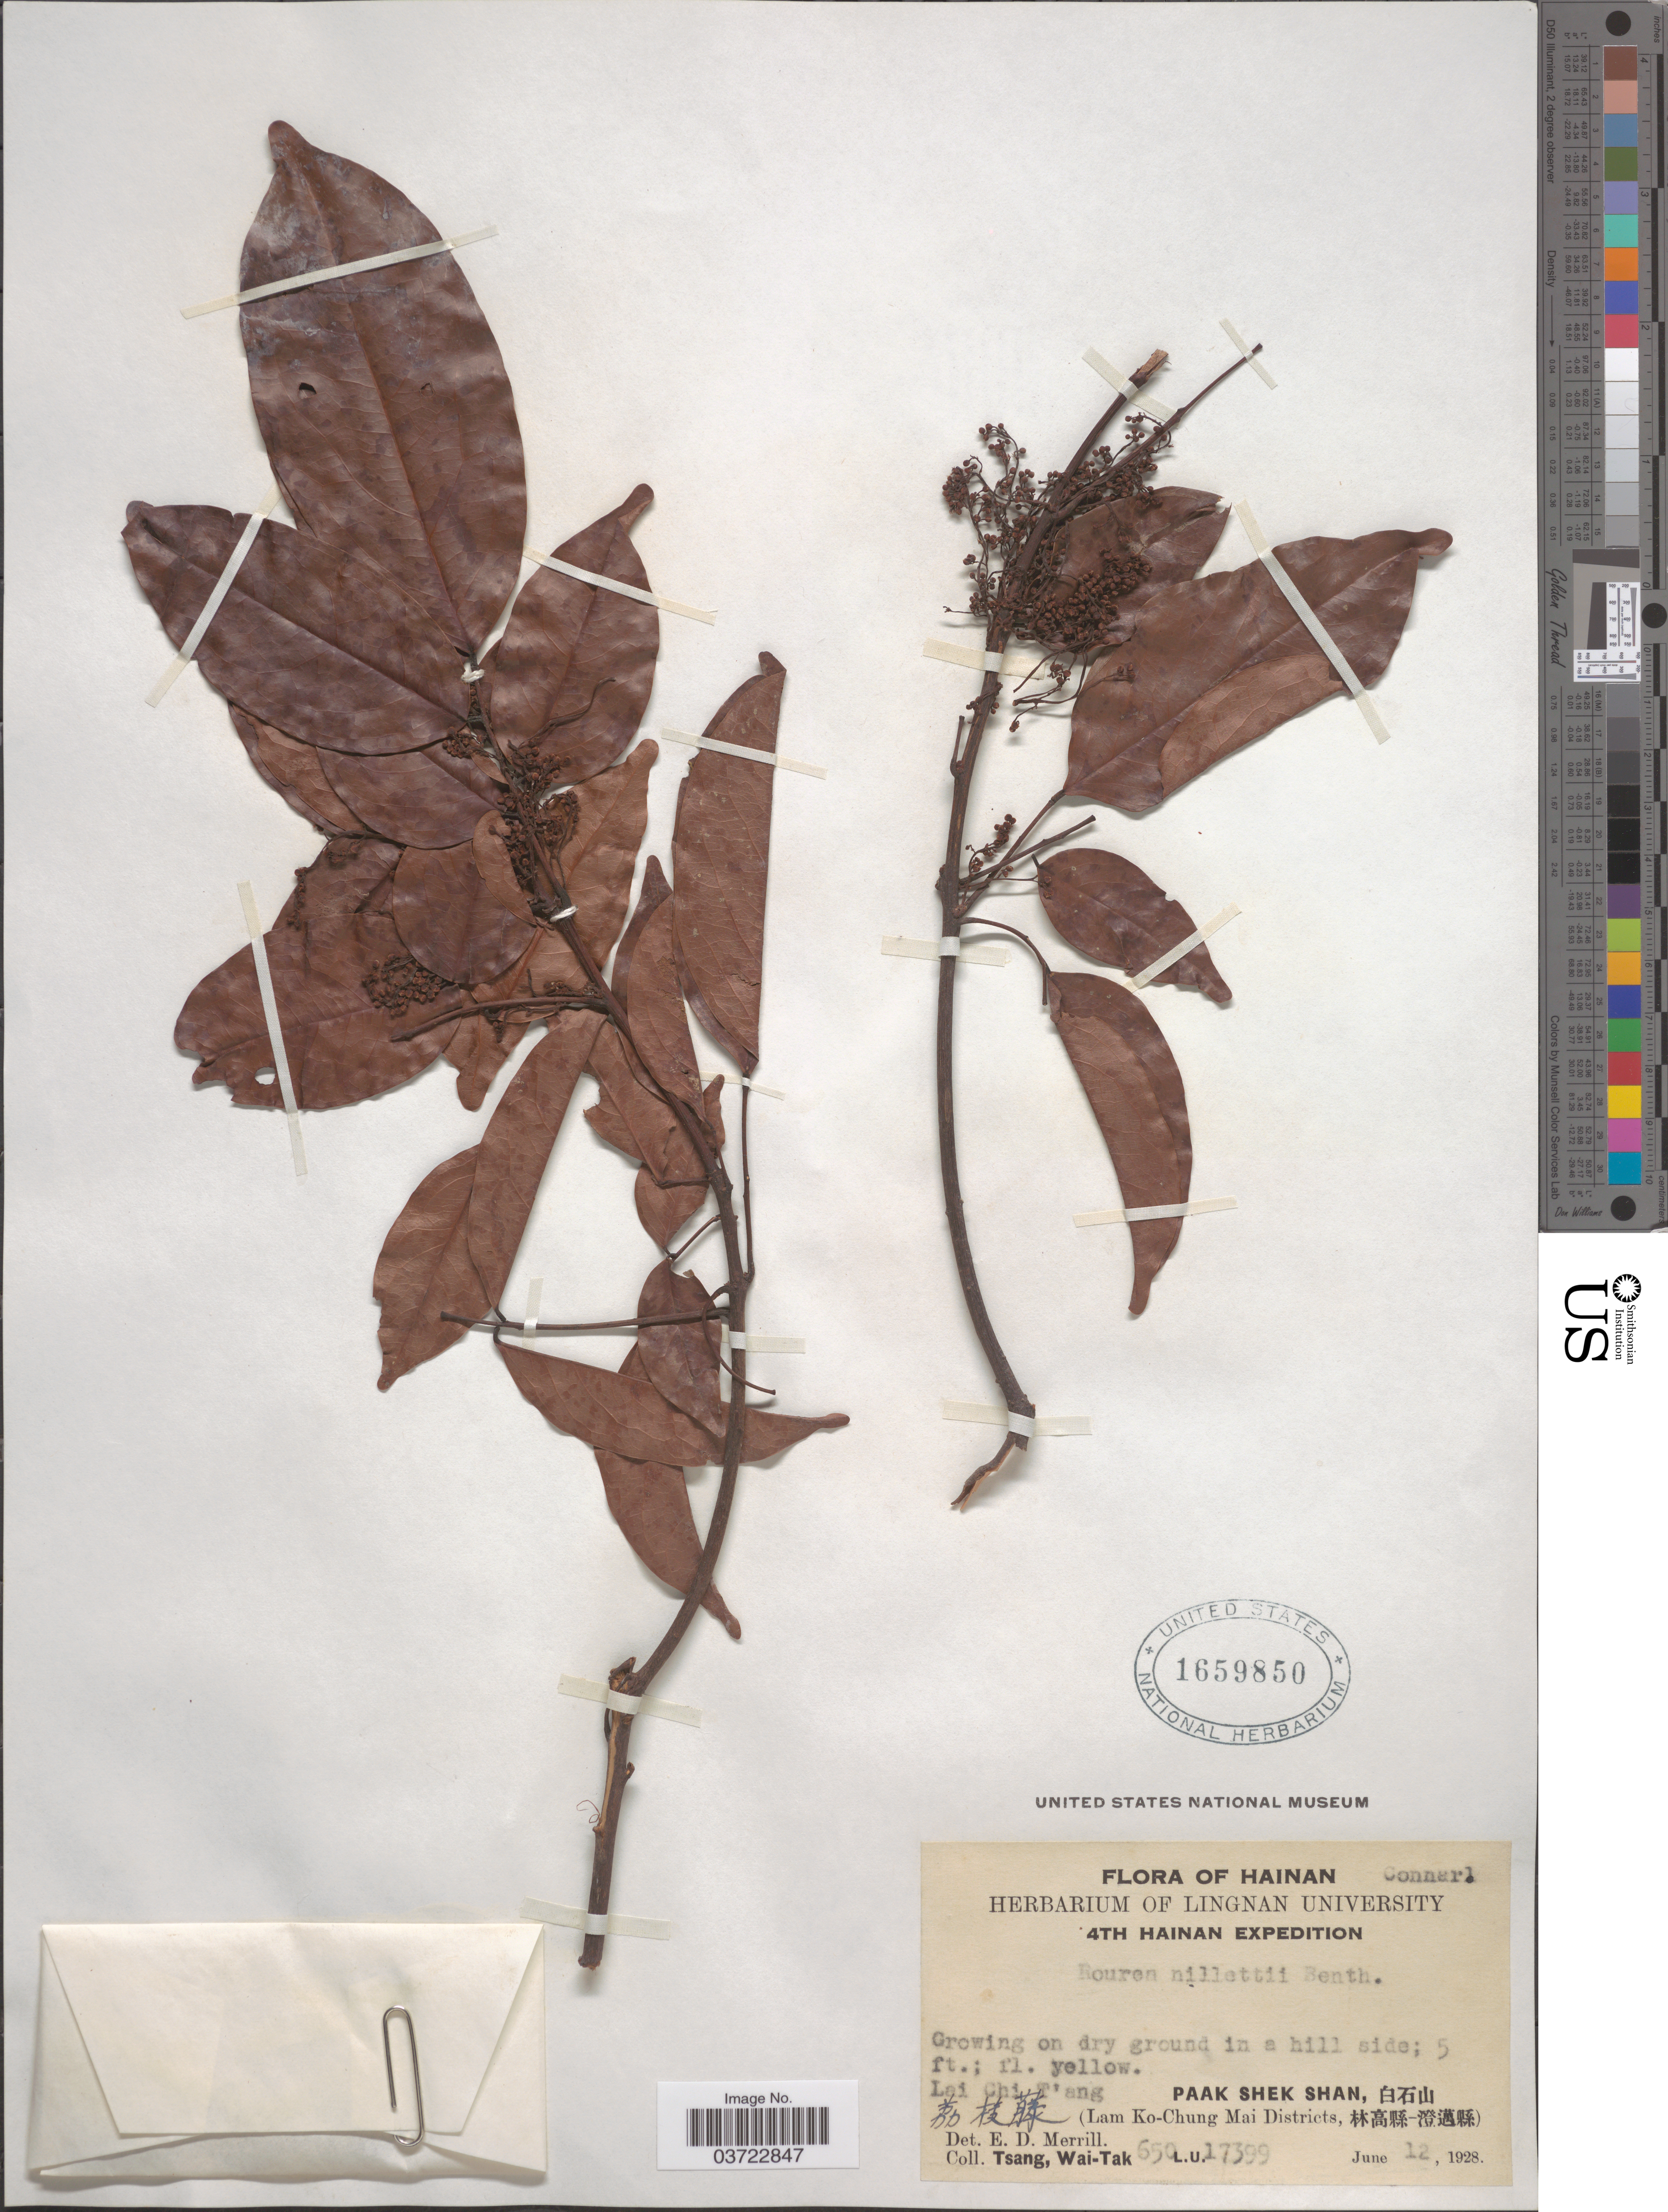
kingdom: Plantae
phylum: Tracheophyta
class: Magnoliopsida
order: Oxalidales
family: Connaraceae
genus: Rourea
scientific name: Rourea millettii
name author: Planch.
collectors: W. T. Tsang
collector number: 650L.U.17399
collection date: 1928-06-12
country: China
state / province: Hainan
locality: Lai Chi T'ang X. Paak Shek Shan, X. (Lam Ko-Chung Mai Districts, X).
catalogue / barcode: US 1659850